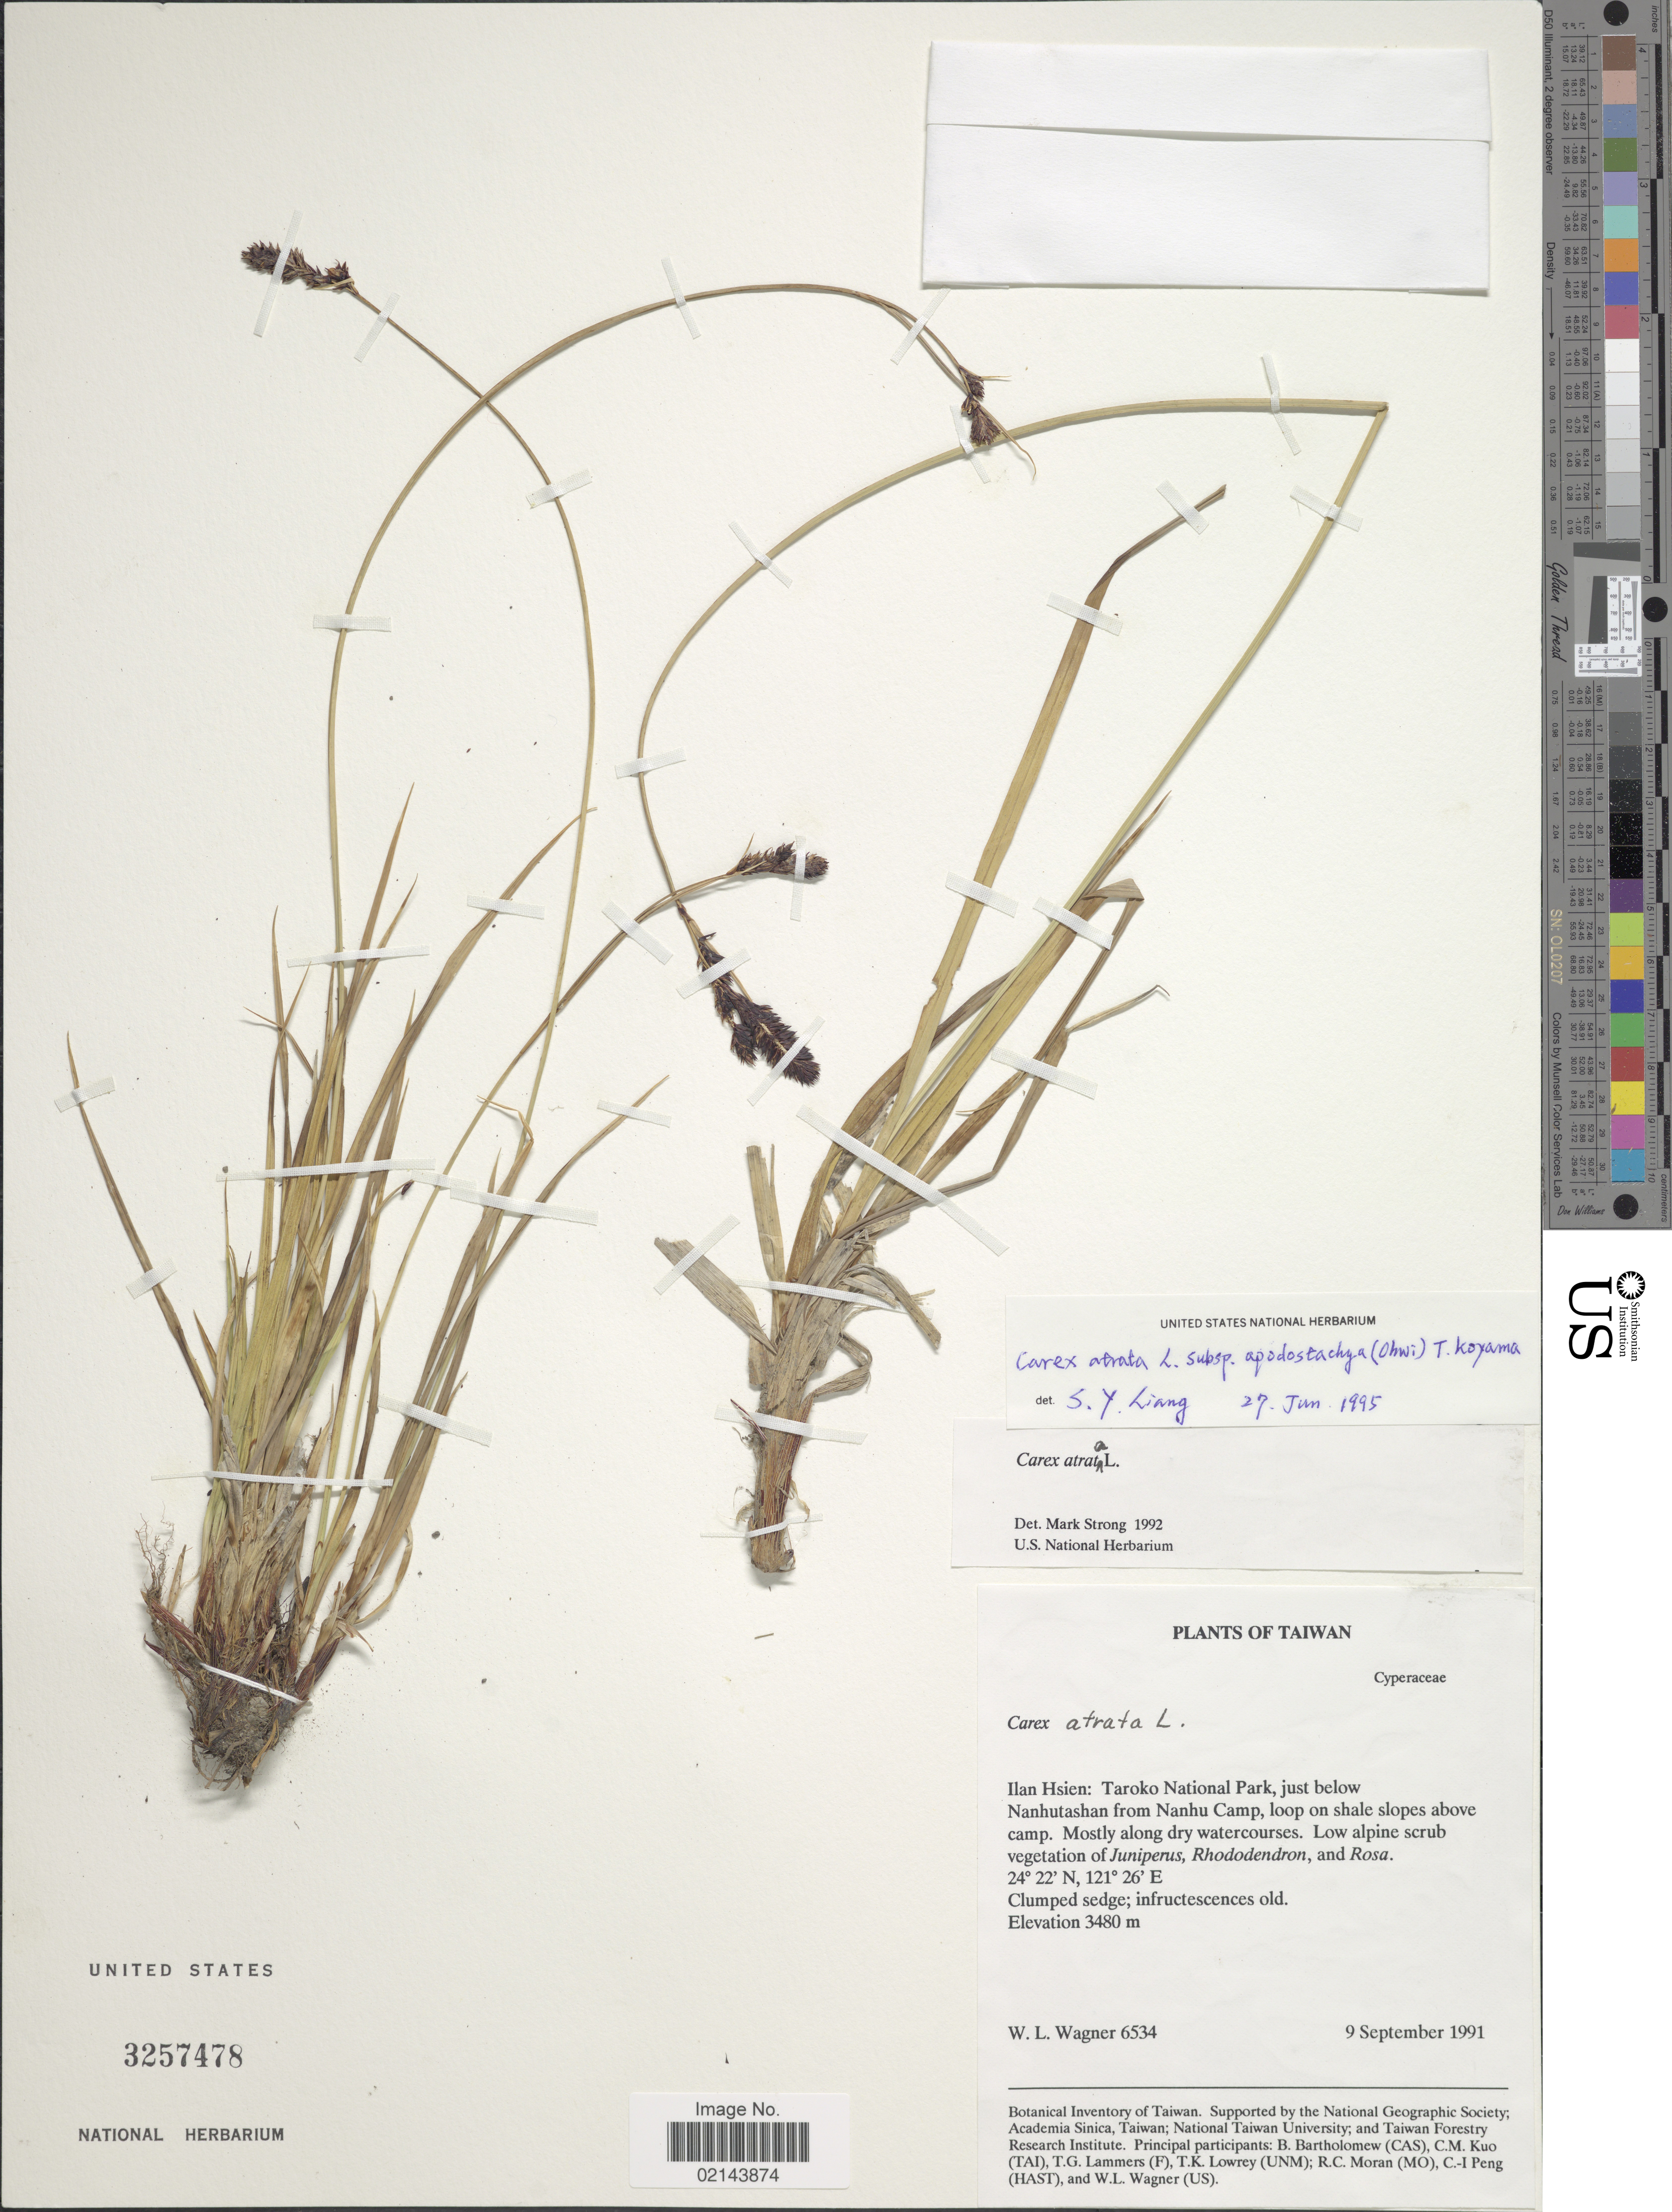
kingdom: Plantae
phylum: Tracheophyta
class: Liliopsida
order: Poales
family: Cyperaceae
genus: Carex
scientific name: Carex apodostachya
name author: Ohwi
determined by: Jimnéz-Mejias, Pedro, (UPOS), Universidad Pablo de Olavide (SPAIN)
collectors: W. L. Wagner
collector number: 6534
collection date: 1991-09-09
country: Taiwan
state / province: Ilan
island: Taiwan [Formosa]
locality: Ilan Hsien: Taroko National Park, just below Nanhutashan from Nanhu Camp, loop on shale above camp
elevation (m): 3480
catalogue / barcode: US 3257478